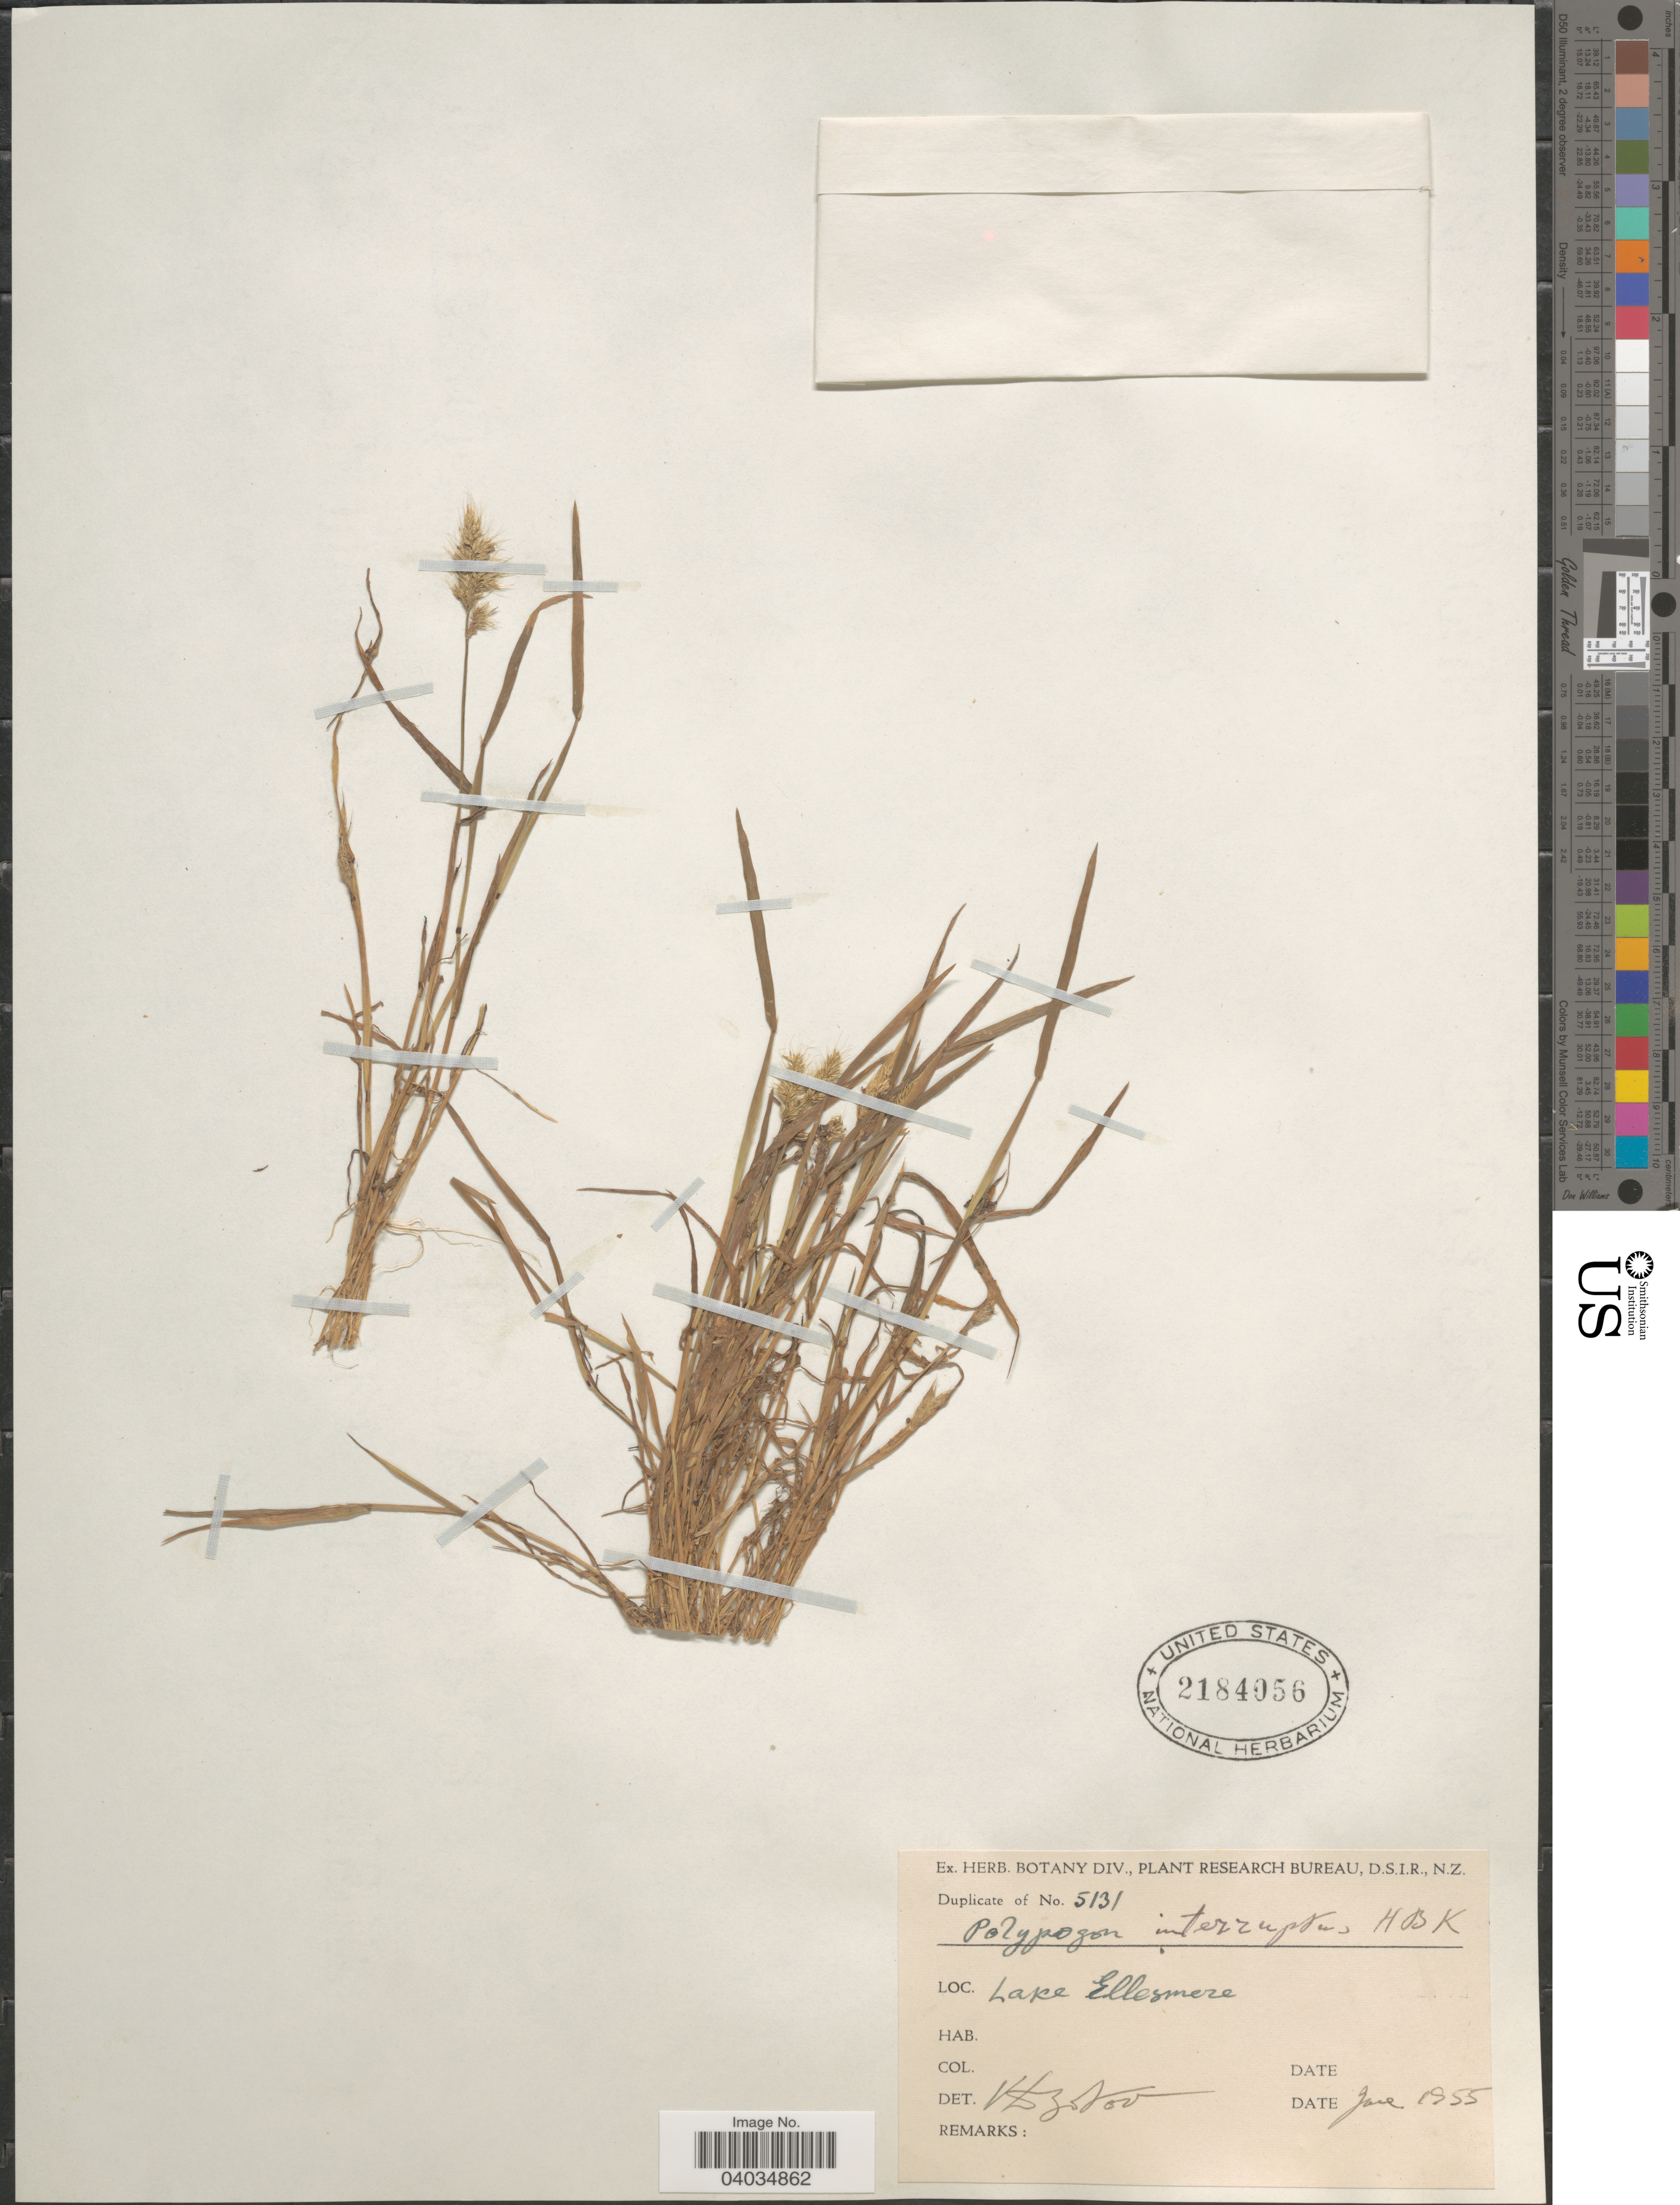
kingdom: Plantae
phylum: Tracheophyta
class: Liliopsida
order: Poales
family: Poaceae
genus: Polypogon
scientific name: Polypogon interruptus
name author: Kunth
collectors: Ex Herb. Botany Div.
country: New Zealand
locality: Lake Ellesmere.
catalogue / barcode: US 2184056